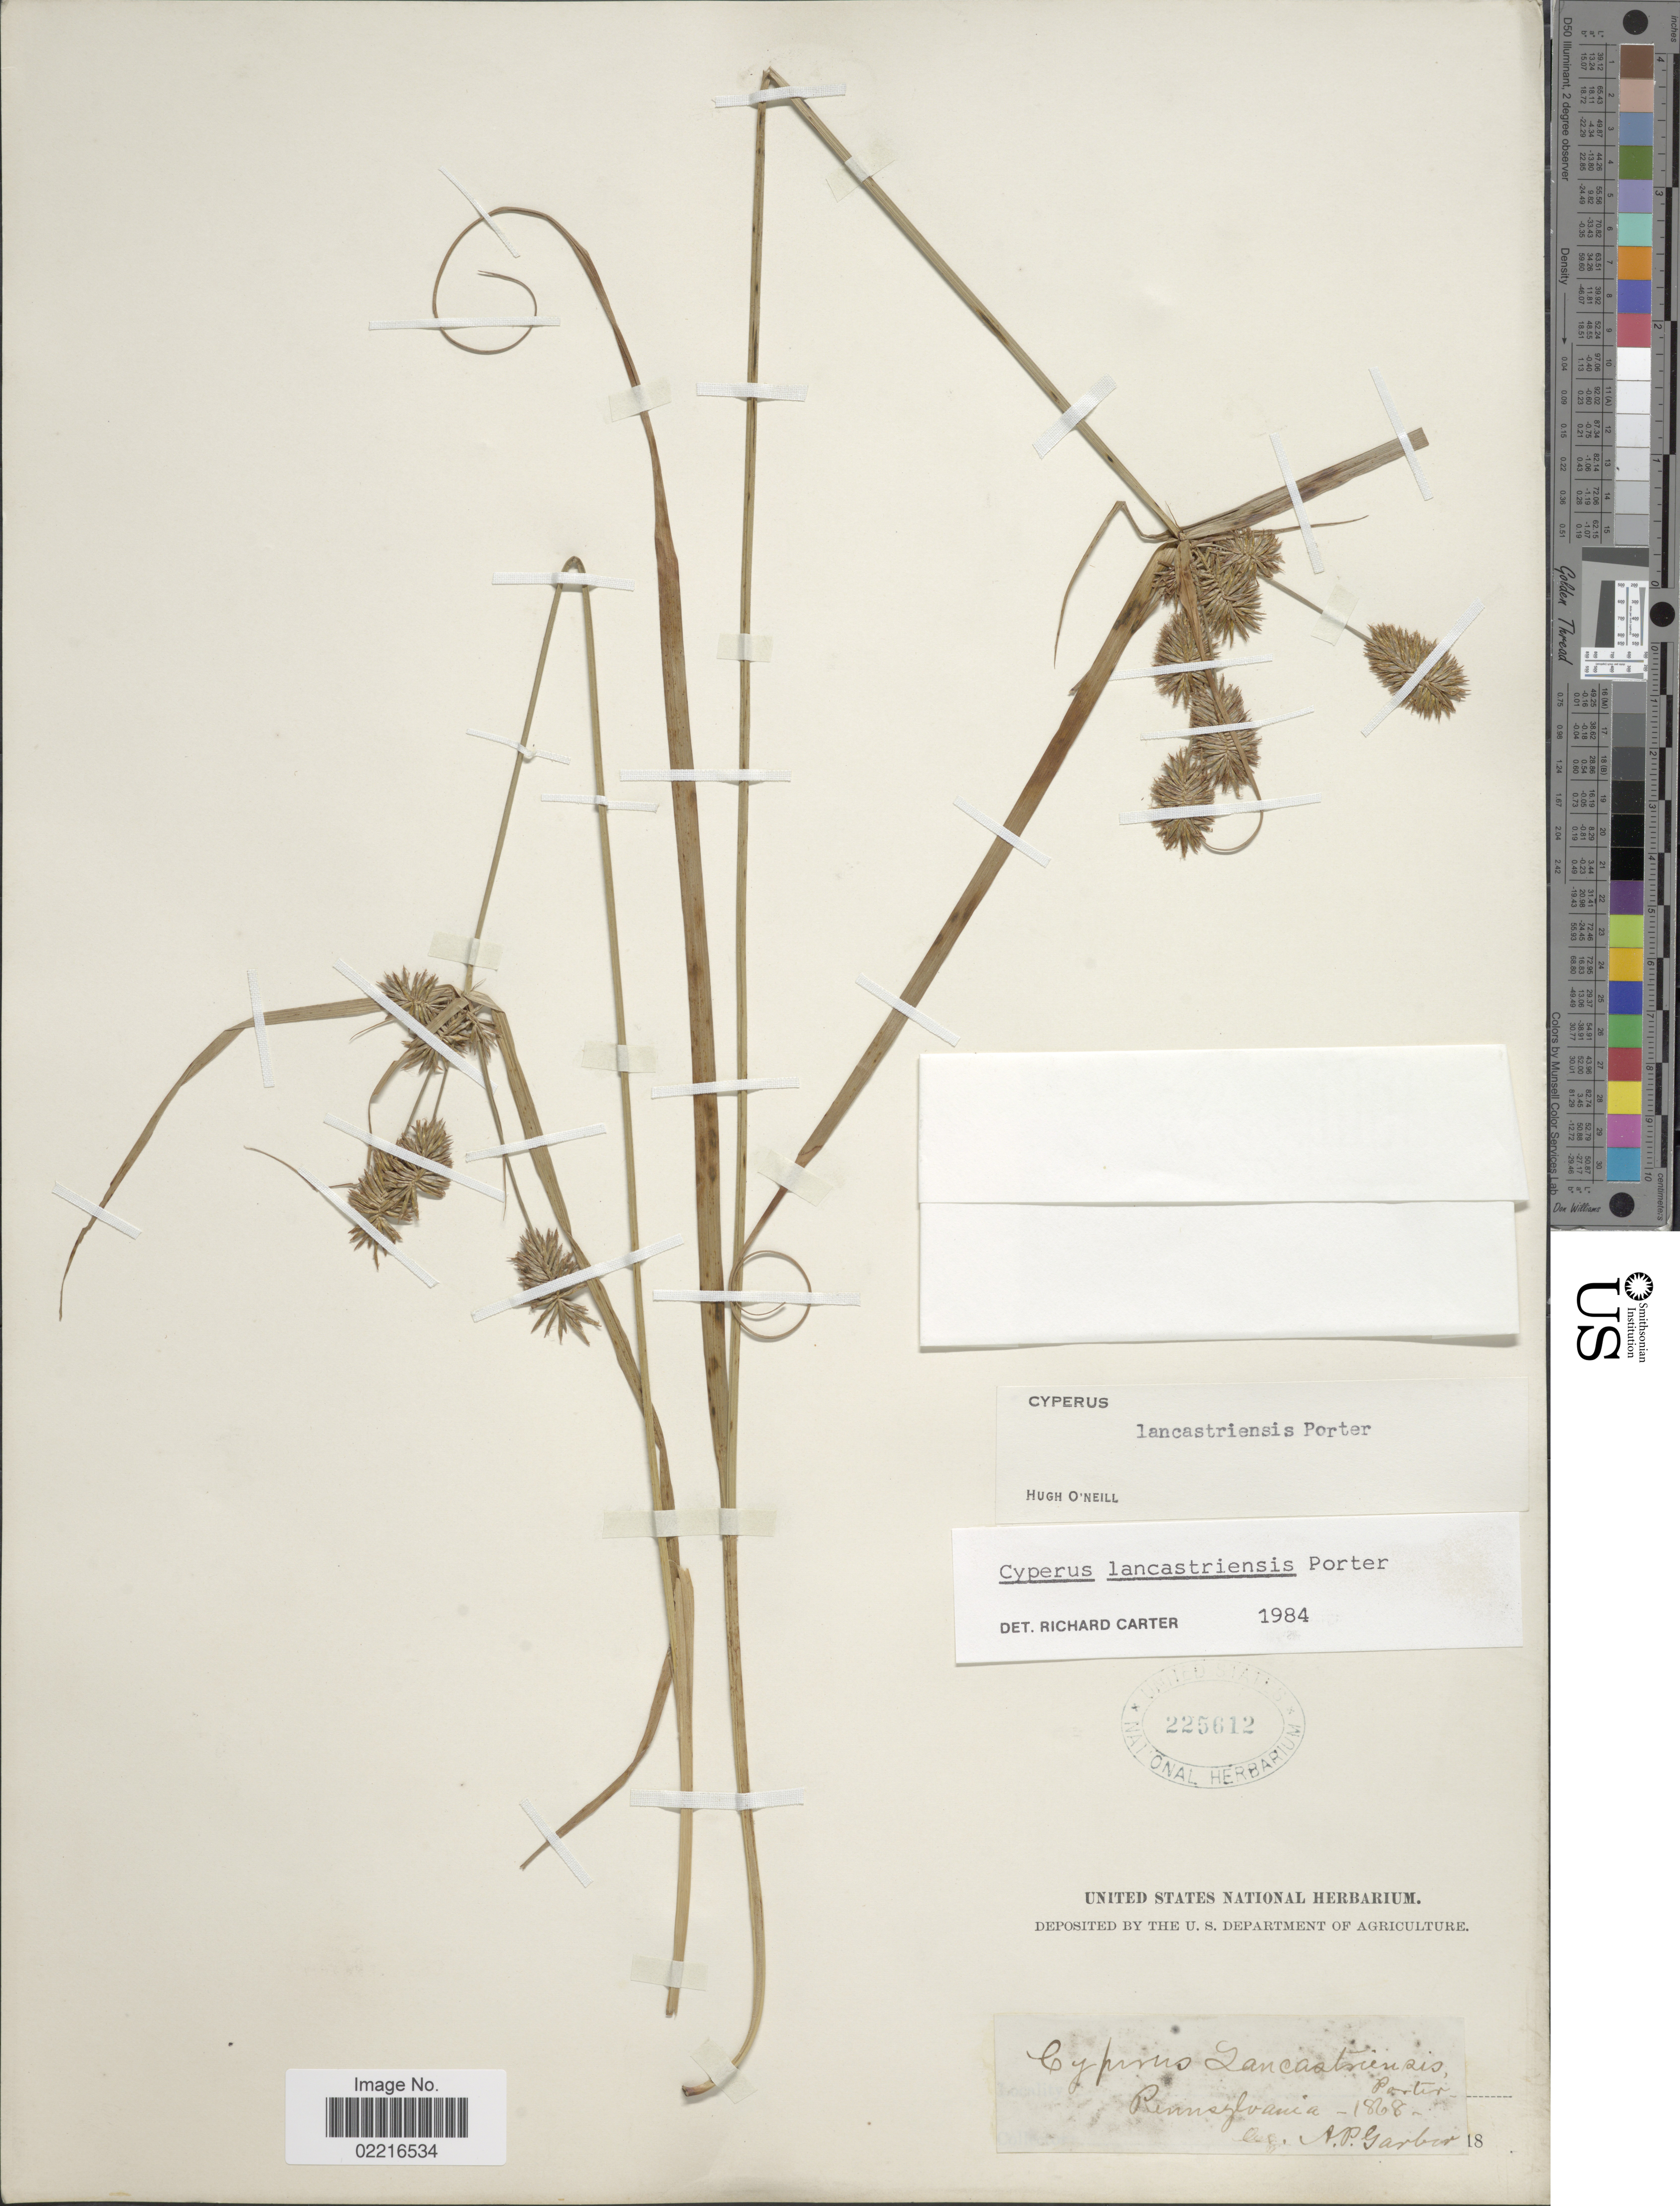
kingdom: Plantae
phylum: Tracheophyta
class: Liliopsida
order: Poales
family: Cyperaceae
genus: Cyperus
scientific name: Cyperus lancastriensis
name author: Porter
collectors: A. P. Garber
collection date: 1868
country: United States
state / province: Pennsylvania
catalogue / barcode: US 225612